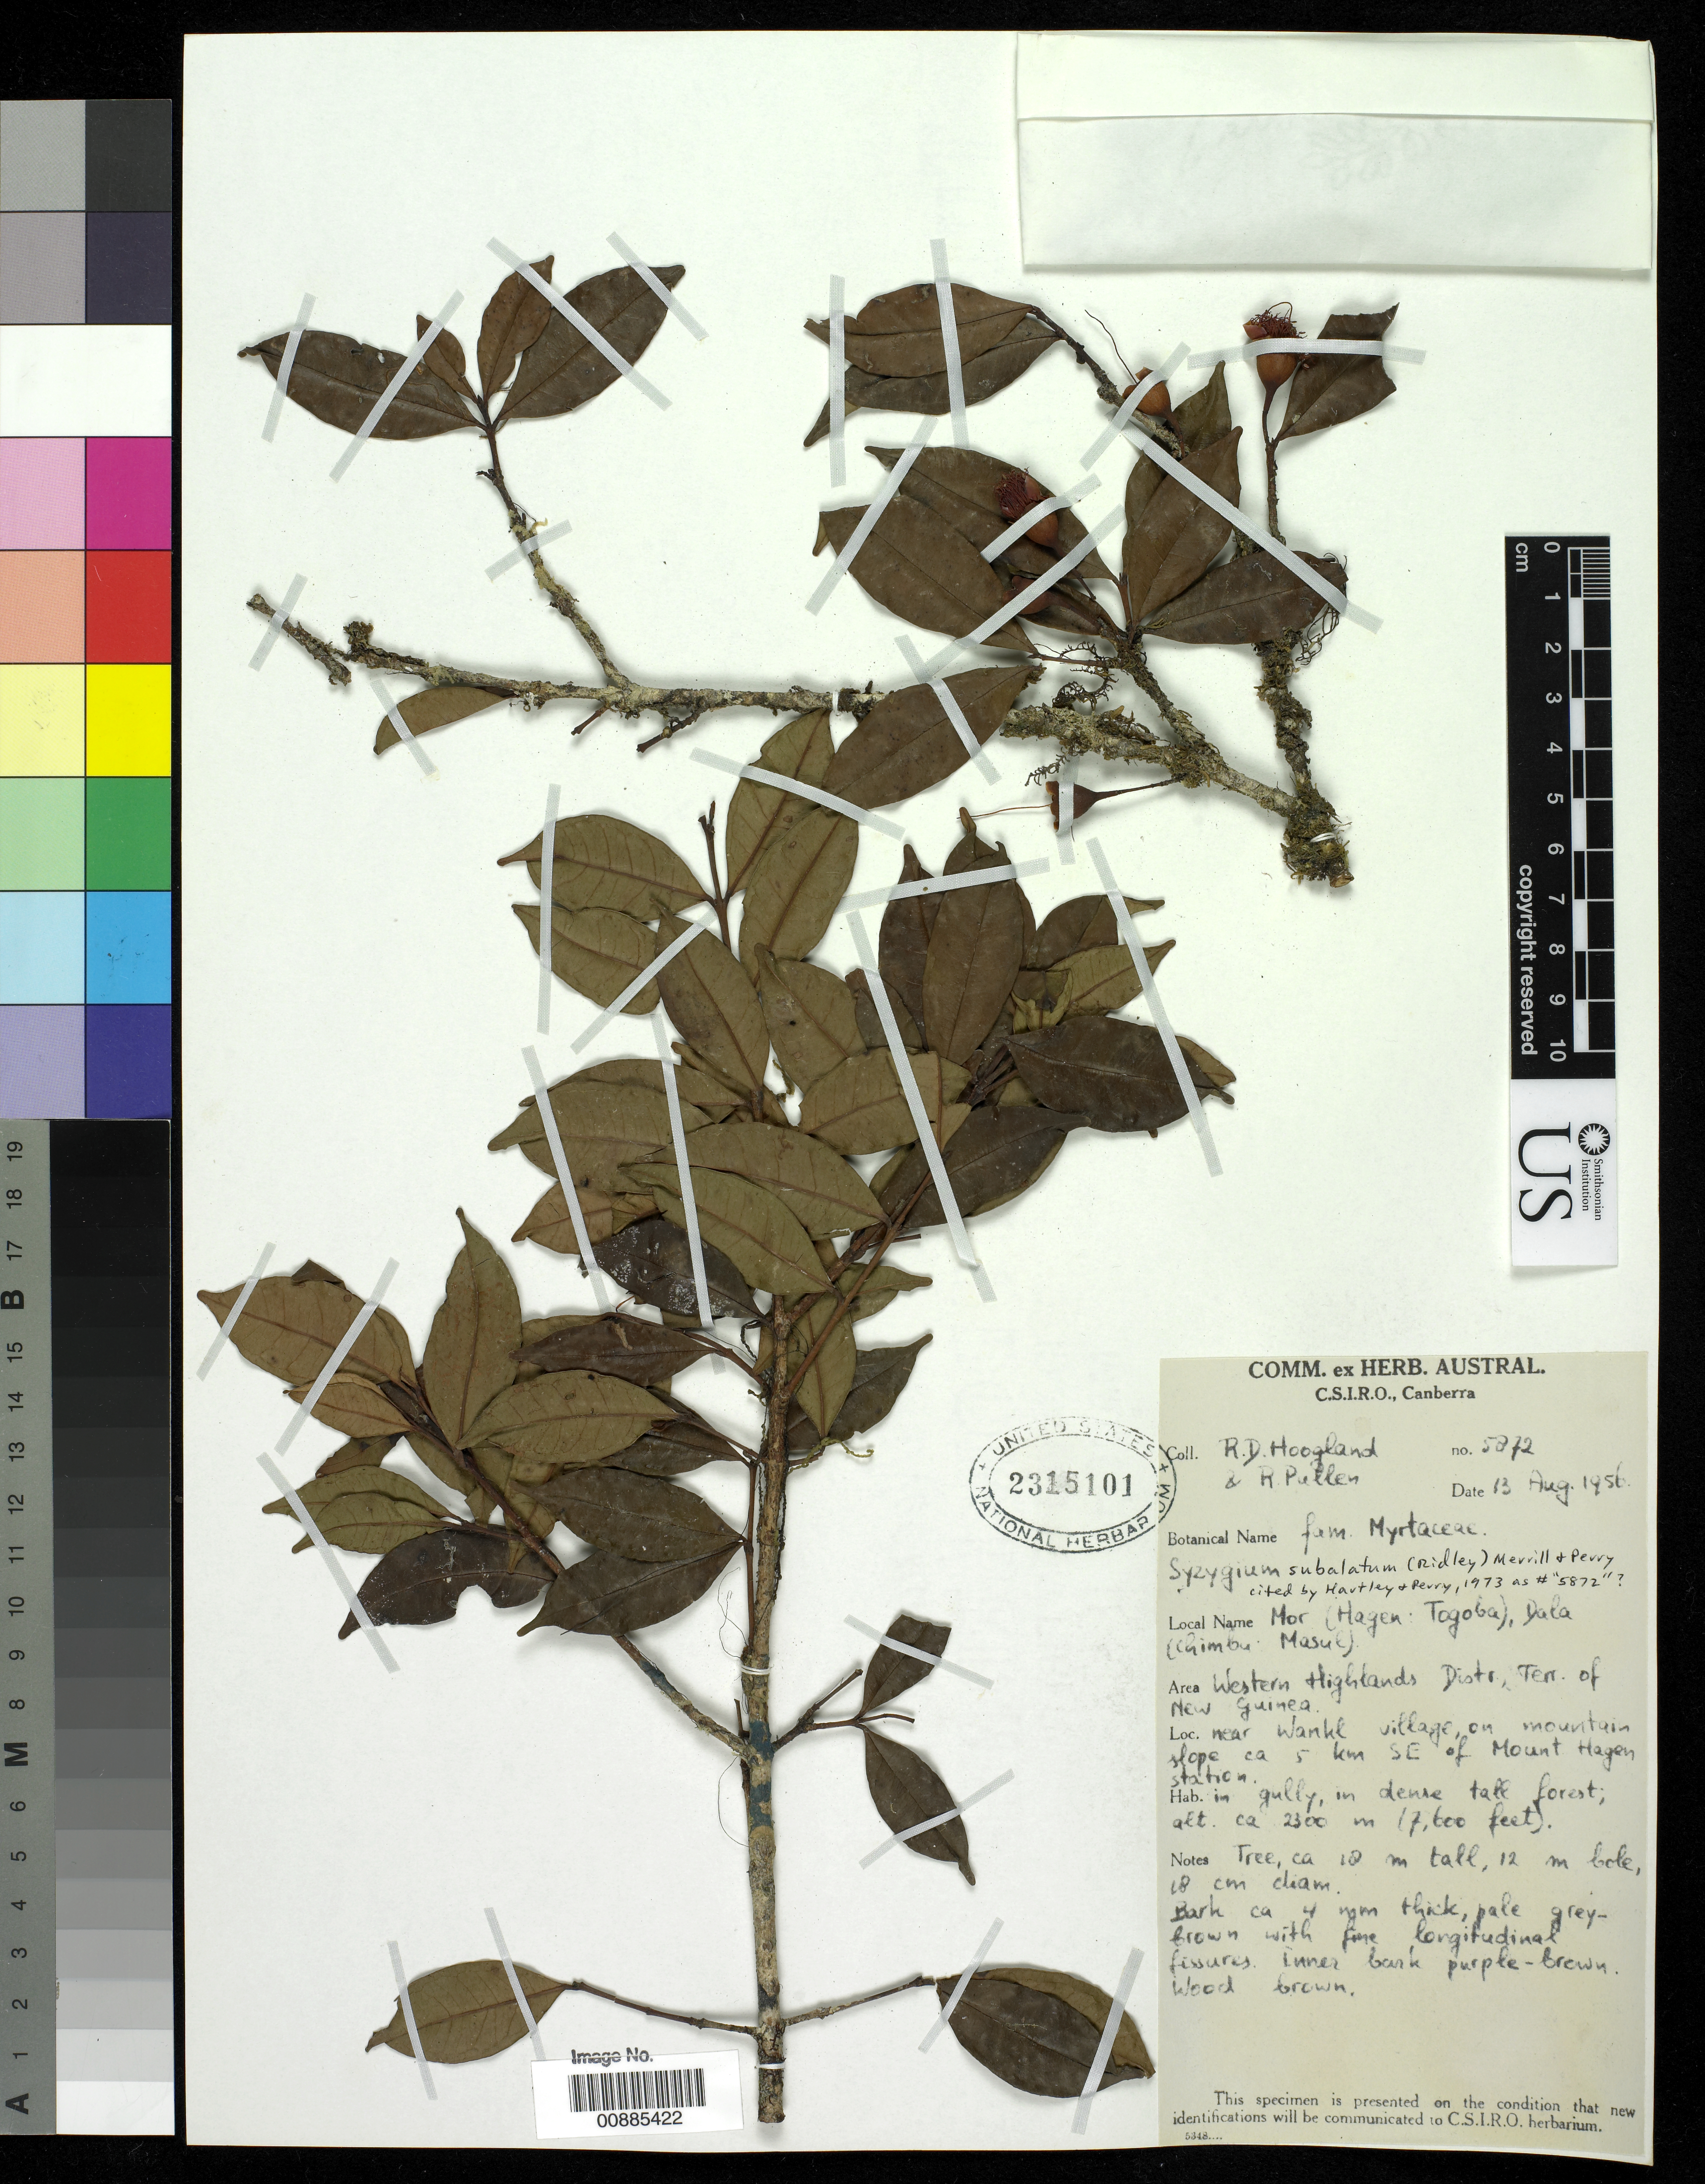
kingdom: Plantae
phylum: Tracheophyta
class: Magnoliopsida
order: Myrtales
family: Myrtaceae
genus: Syzygium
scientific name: Syzygium subalatum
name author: (Ridl.) Merr. & L.M. Perry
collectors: R. D. Hoogland & R. Pullen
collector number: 5872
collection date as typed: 13 Aug 1956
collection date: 1956-08-13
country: Papua New Guinea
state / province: Western Highlands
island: New Guinea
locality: near Wankl village, on mountain slope ca 5 km SE of Mt. Hagen station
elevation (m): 2300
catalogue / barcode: US 2315101